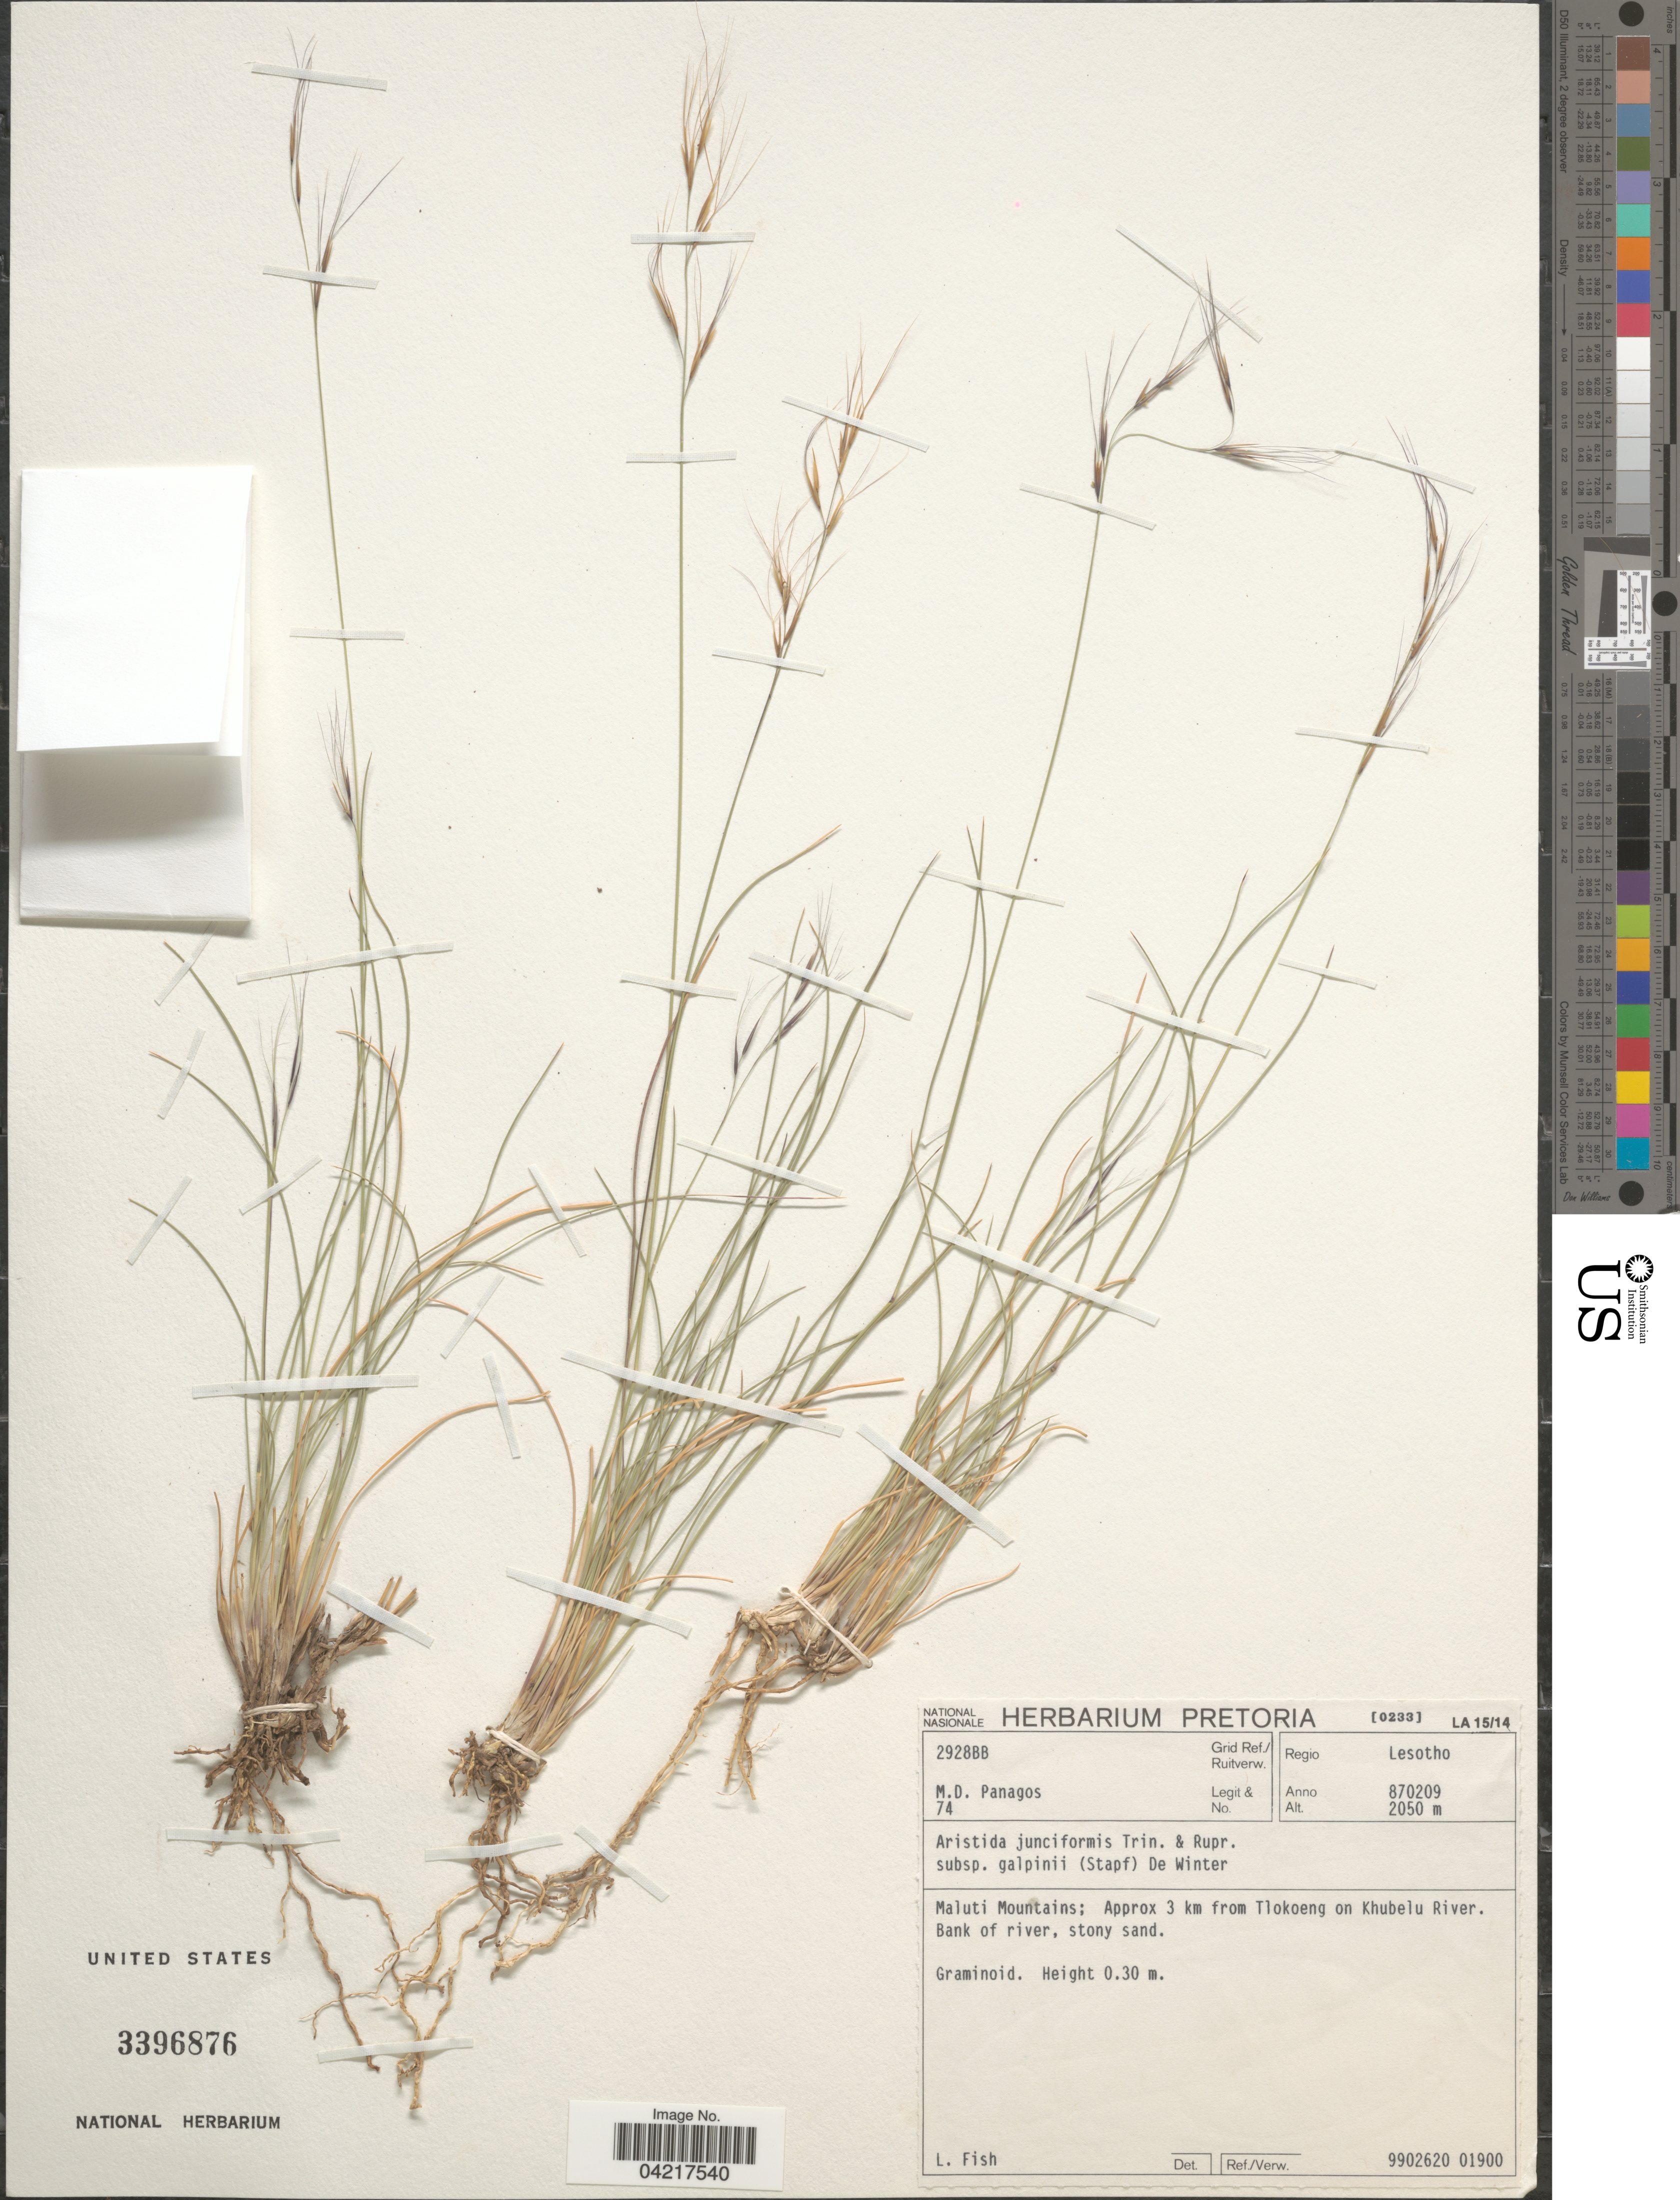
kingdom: Plantae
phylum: Tracheophyta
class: Liliopsida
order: Poales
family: Poaceae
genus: Aristida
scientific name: Aristida junciformis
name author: Trin. & Rupr.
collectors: M. Panagos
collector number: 74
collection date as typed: Transcribed d/m/y: 9/2/87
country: Lesotho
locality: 2928BB Grid Ref. Regio Lesotho. Maluti Mountains; Approx 3 km from Tlokoeng on Khubelu River. Bank of river, stony sand.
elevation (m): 2050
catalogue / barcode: US 3396876